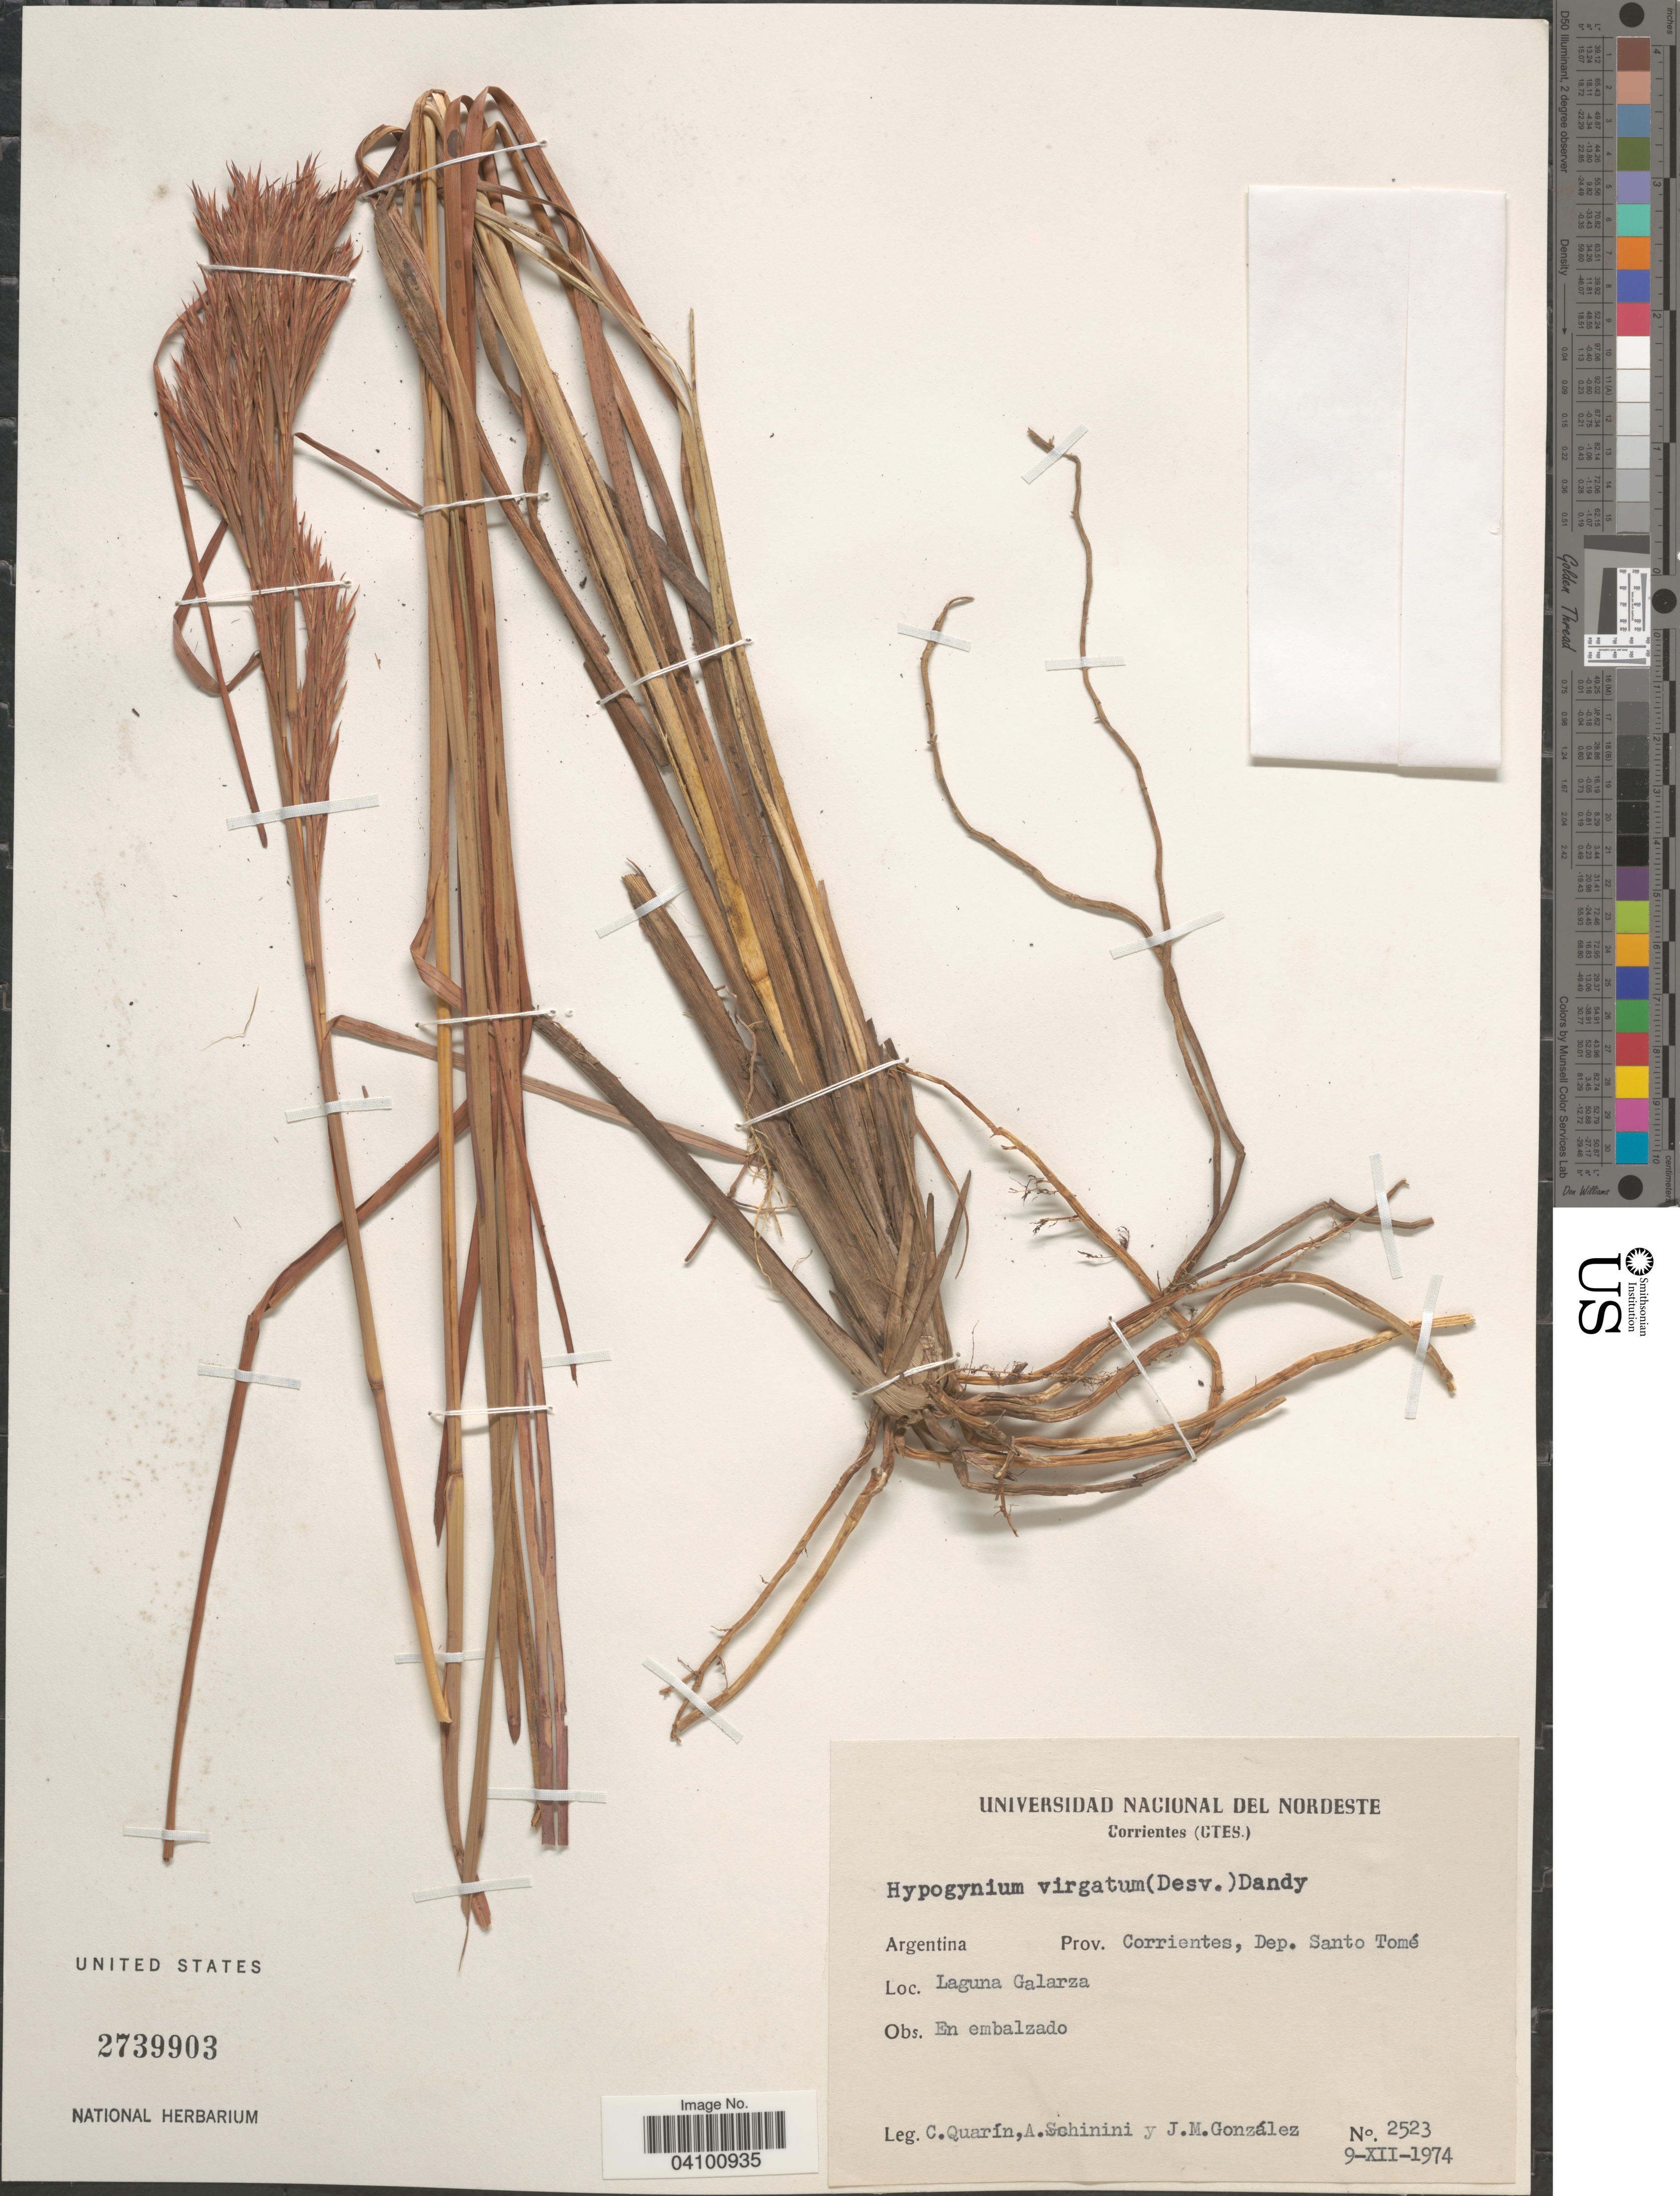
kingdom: Plantae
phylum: Tracheophyta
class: Liliopsida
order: Poales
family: Poaceae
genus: Andropogon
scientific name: Andropogon virgatus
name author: Desv. ex Ham.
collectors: C. Quarín, A. Schinini & J. M. Gonzalez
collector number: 2523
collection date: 1974-12-09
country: Argentina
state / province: Corrientes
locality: Dep. Santo Tomé. Laguna Galarza.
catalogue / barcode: US 2739903